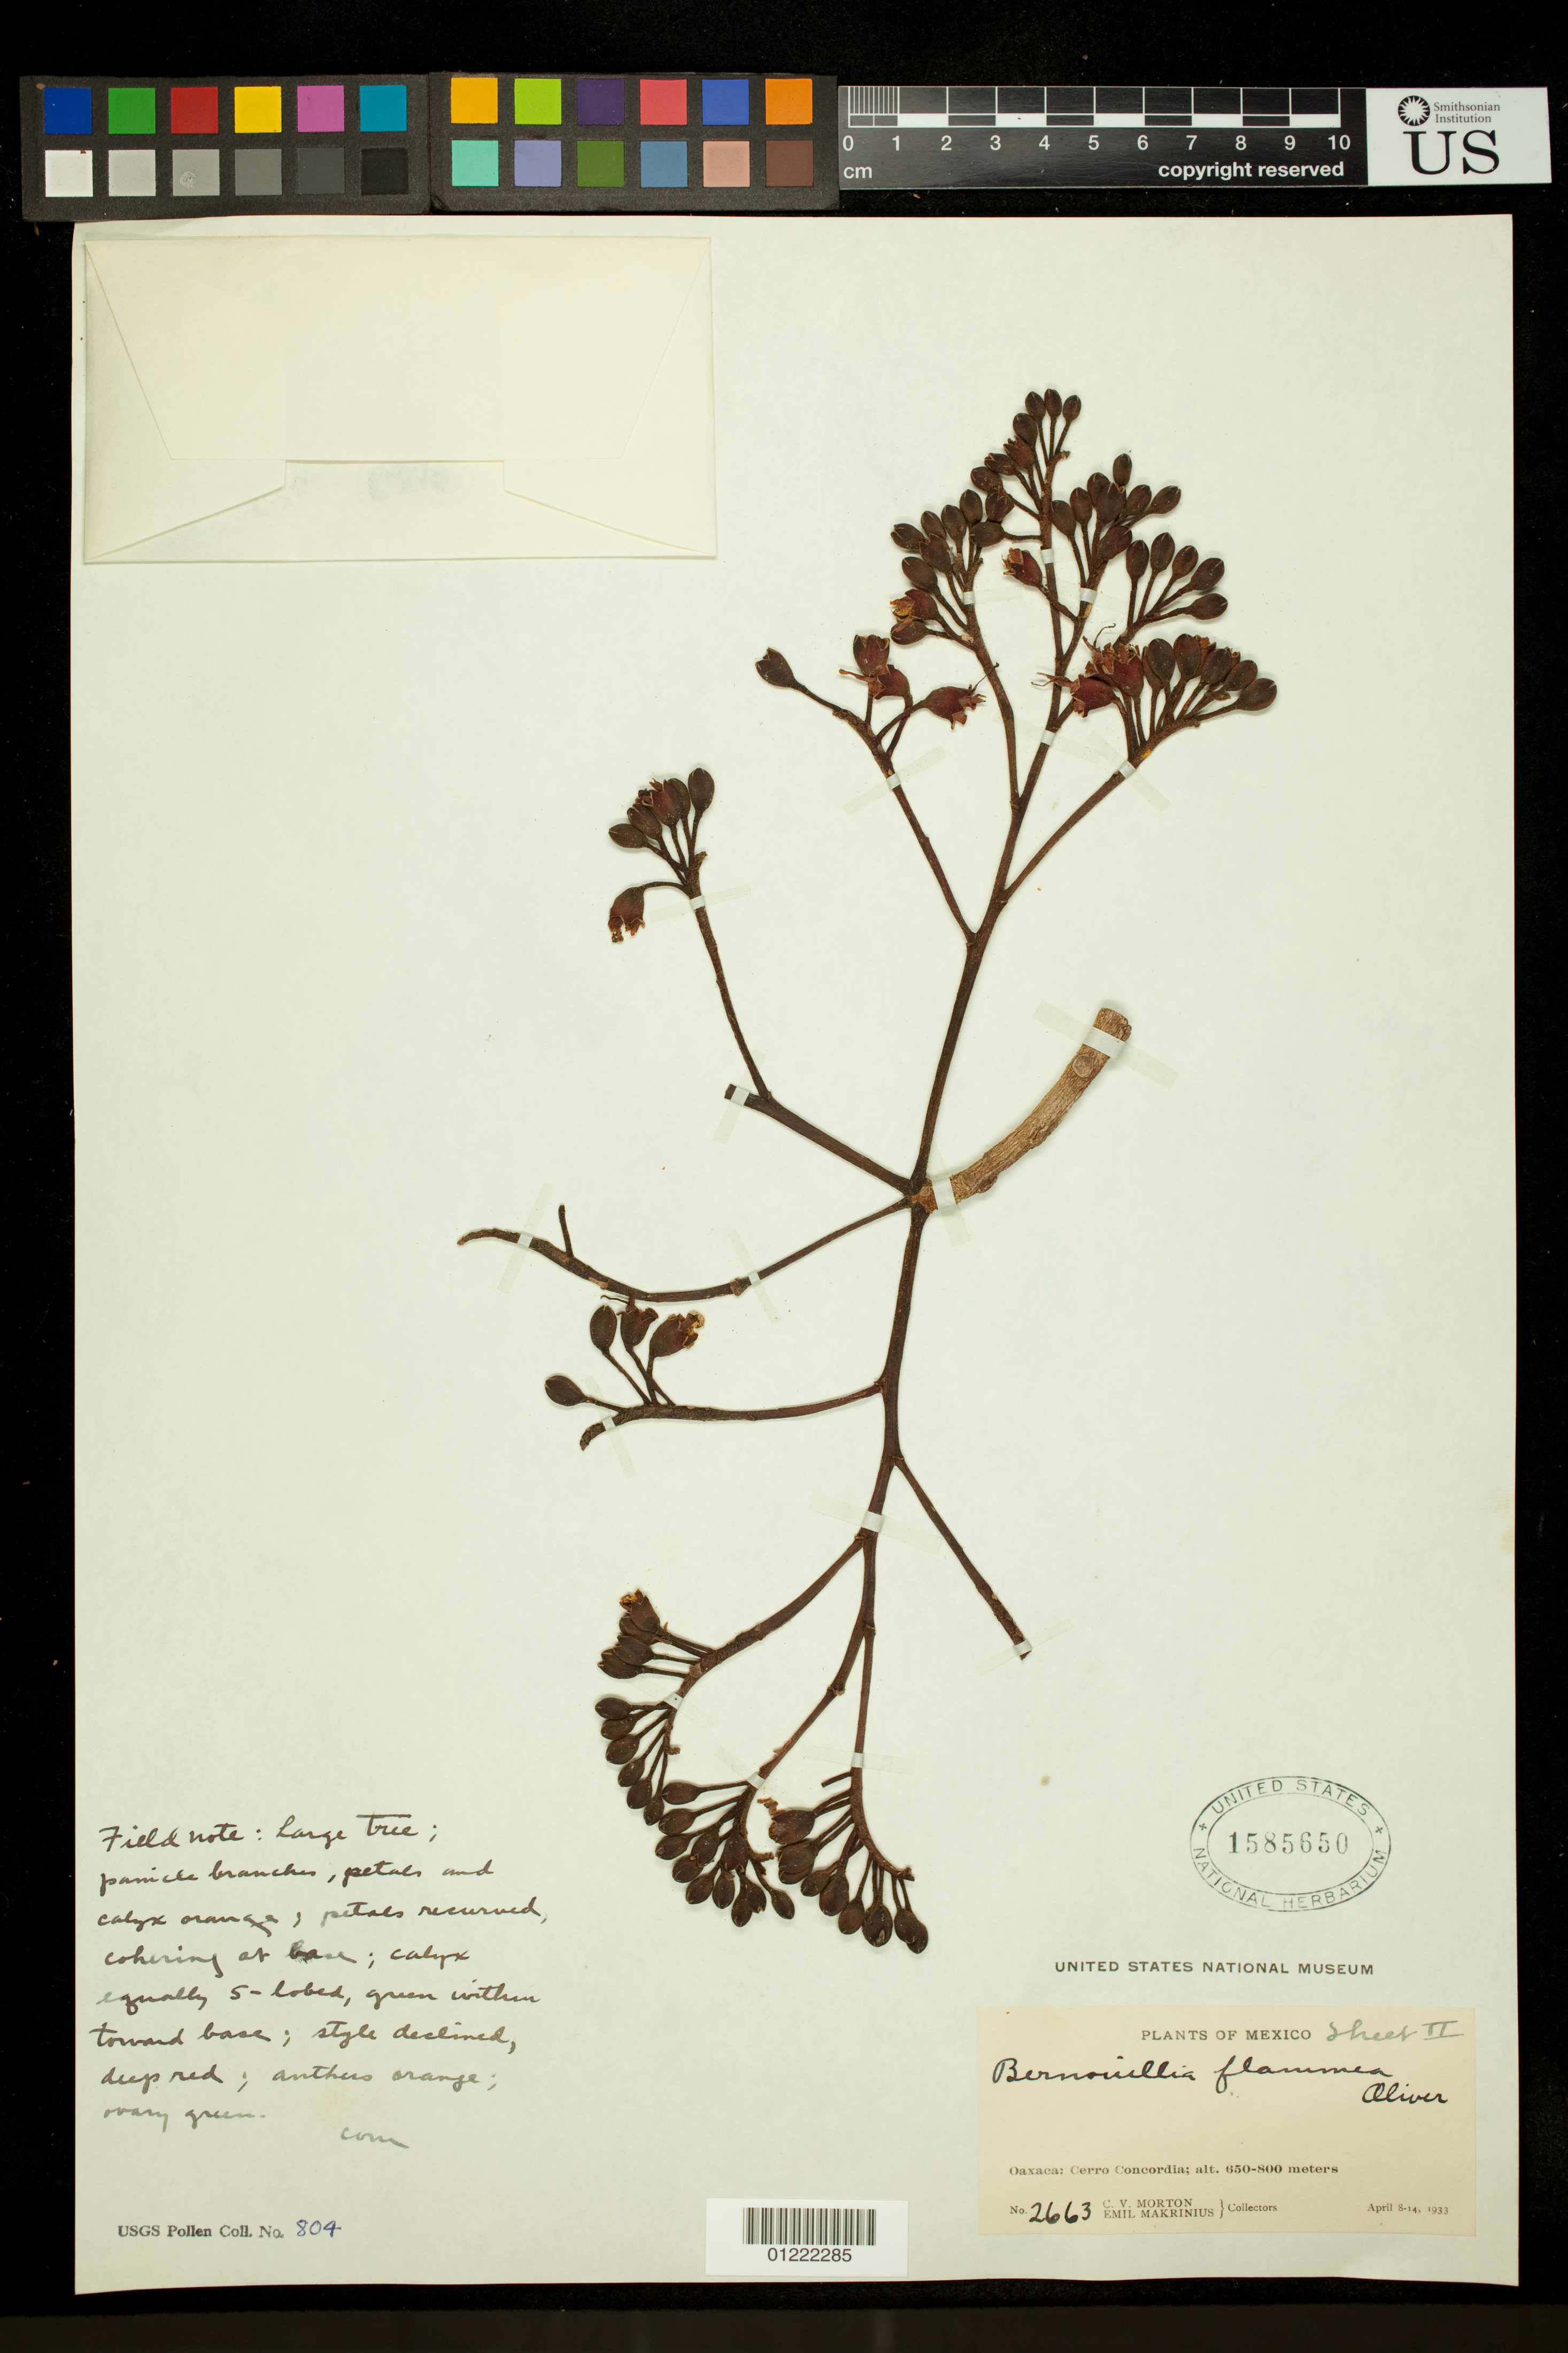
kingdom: Plantae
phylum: Tracheophyta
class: Magnoliopsida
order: Malvales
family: Malvaceae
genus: Bernoullia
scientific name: Bernoullia flammea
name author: Oliv.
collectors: C. V. Morton & E. Makrinius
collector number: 2663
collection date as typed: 1933-04-08 to 1933-04-14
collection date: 1933-04-08/1933-04-14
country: Mexico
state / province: Oaxaca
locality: Cerro Concordia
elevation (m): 650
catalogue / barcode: US 1585650